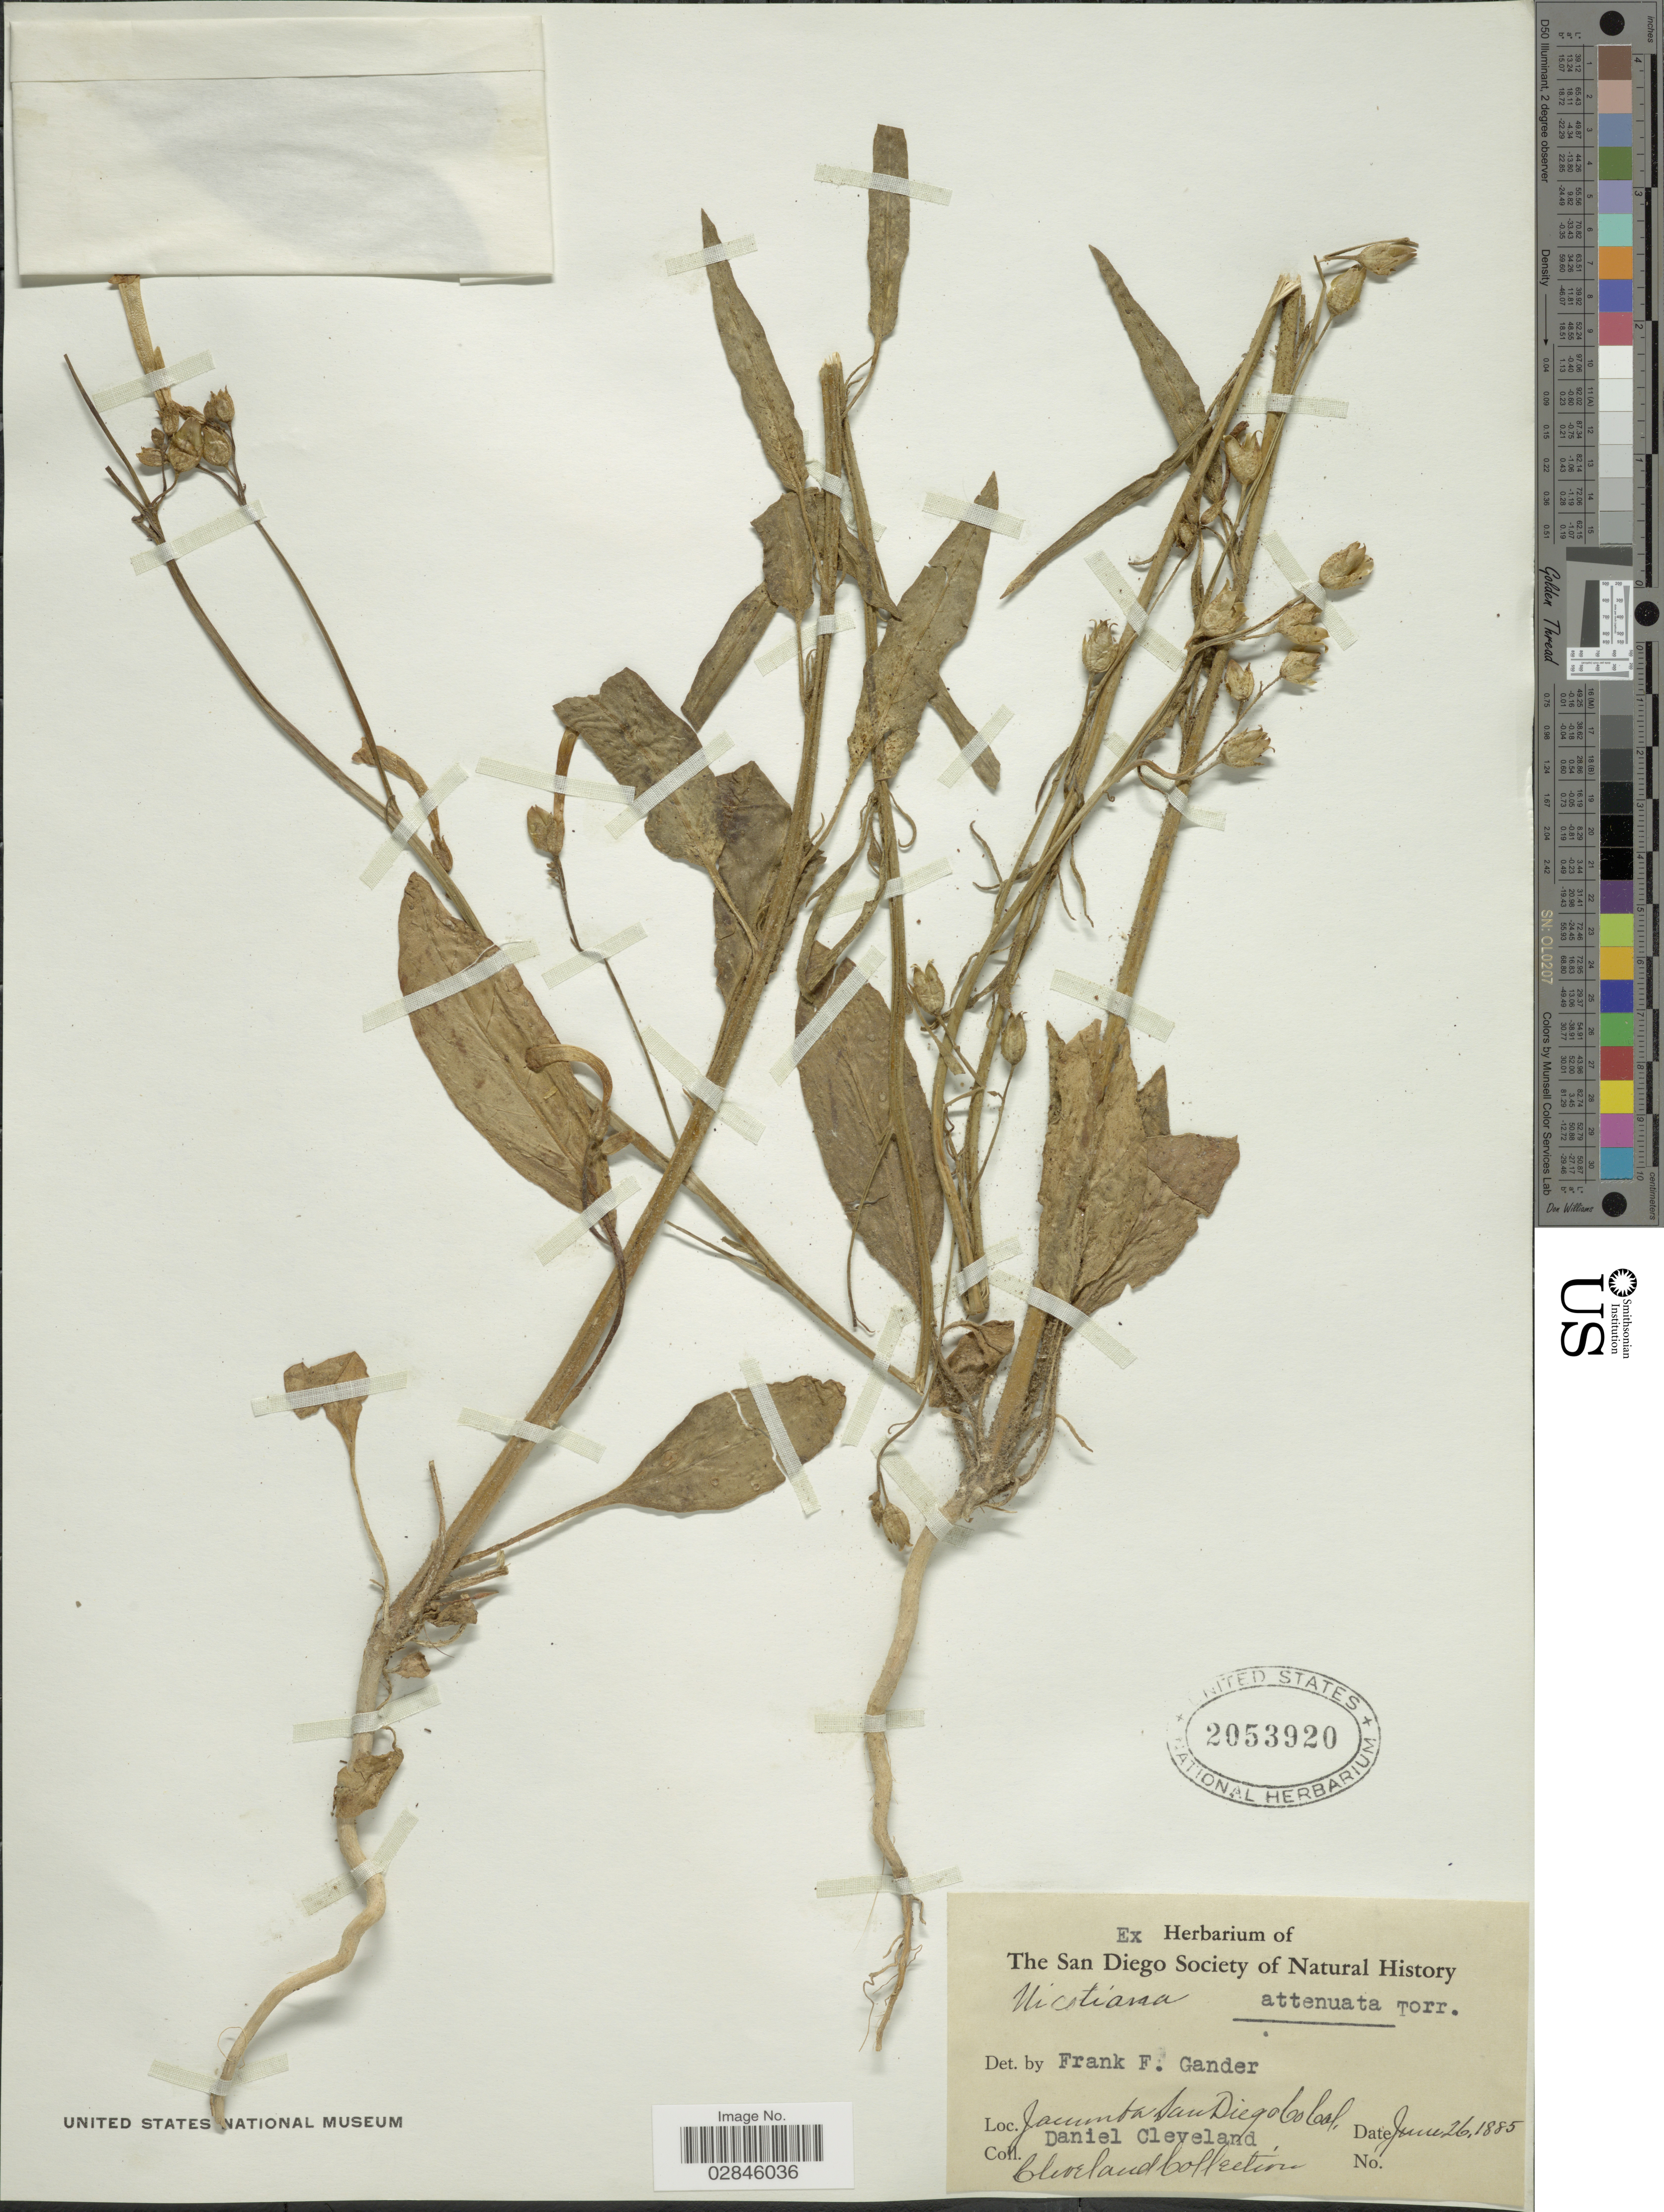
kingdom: Plantae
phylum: Tracheophyta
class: Magnoliopsida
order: Solanales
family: Solanaceae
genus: Nicotiana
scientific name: Nicotiana attenuata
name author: Torr. ex S. Watson in C. King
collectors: D. Cleveland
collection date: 1885-06-26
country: United States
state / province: California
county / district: San Diego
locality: Jacumba, San Diego Co., Cal., Cleveland.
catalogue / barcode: US 2053920